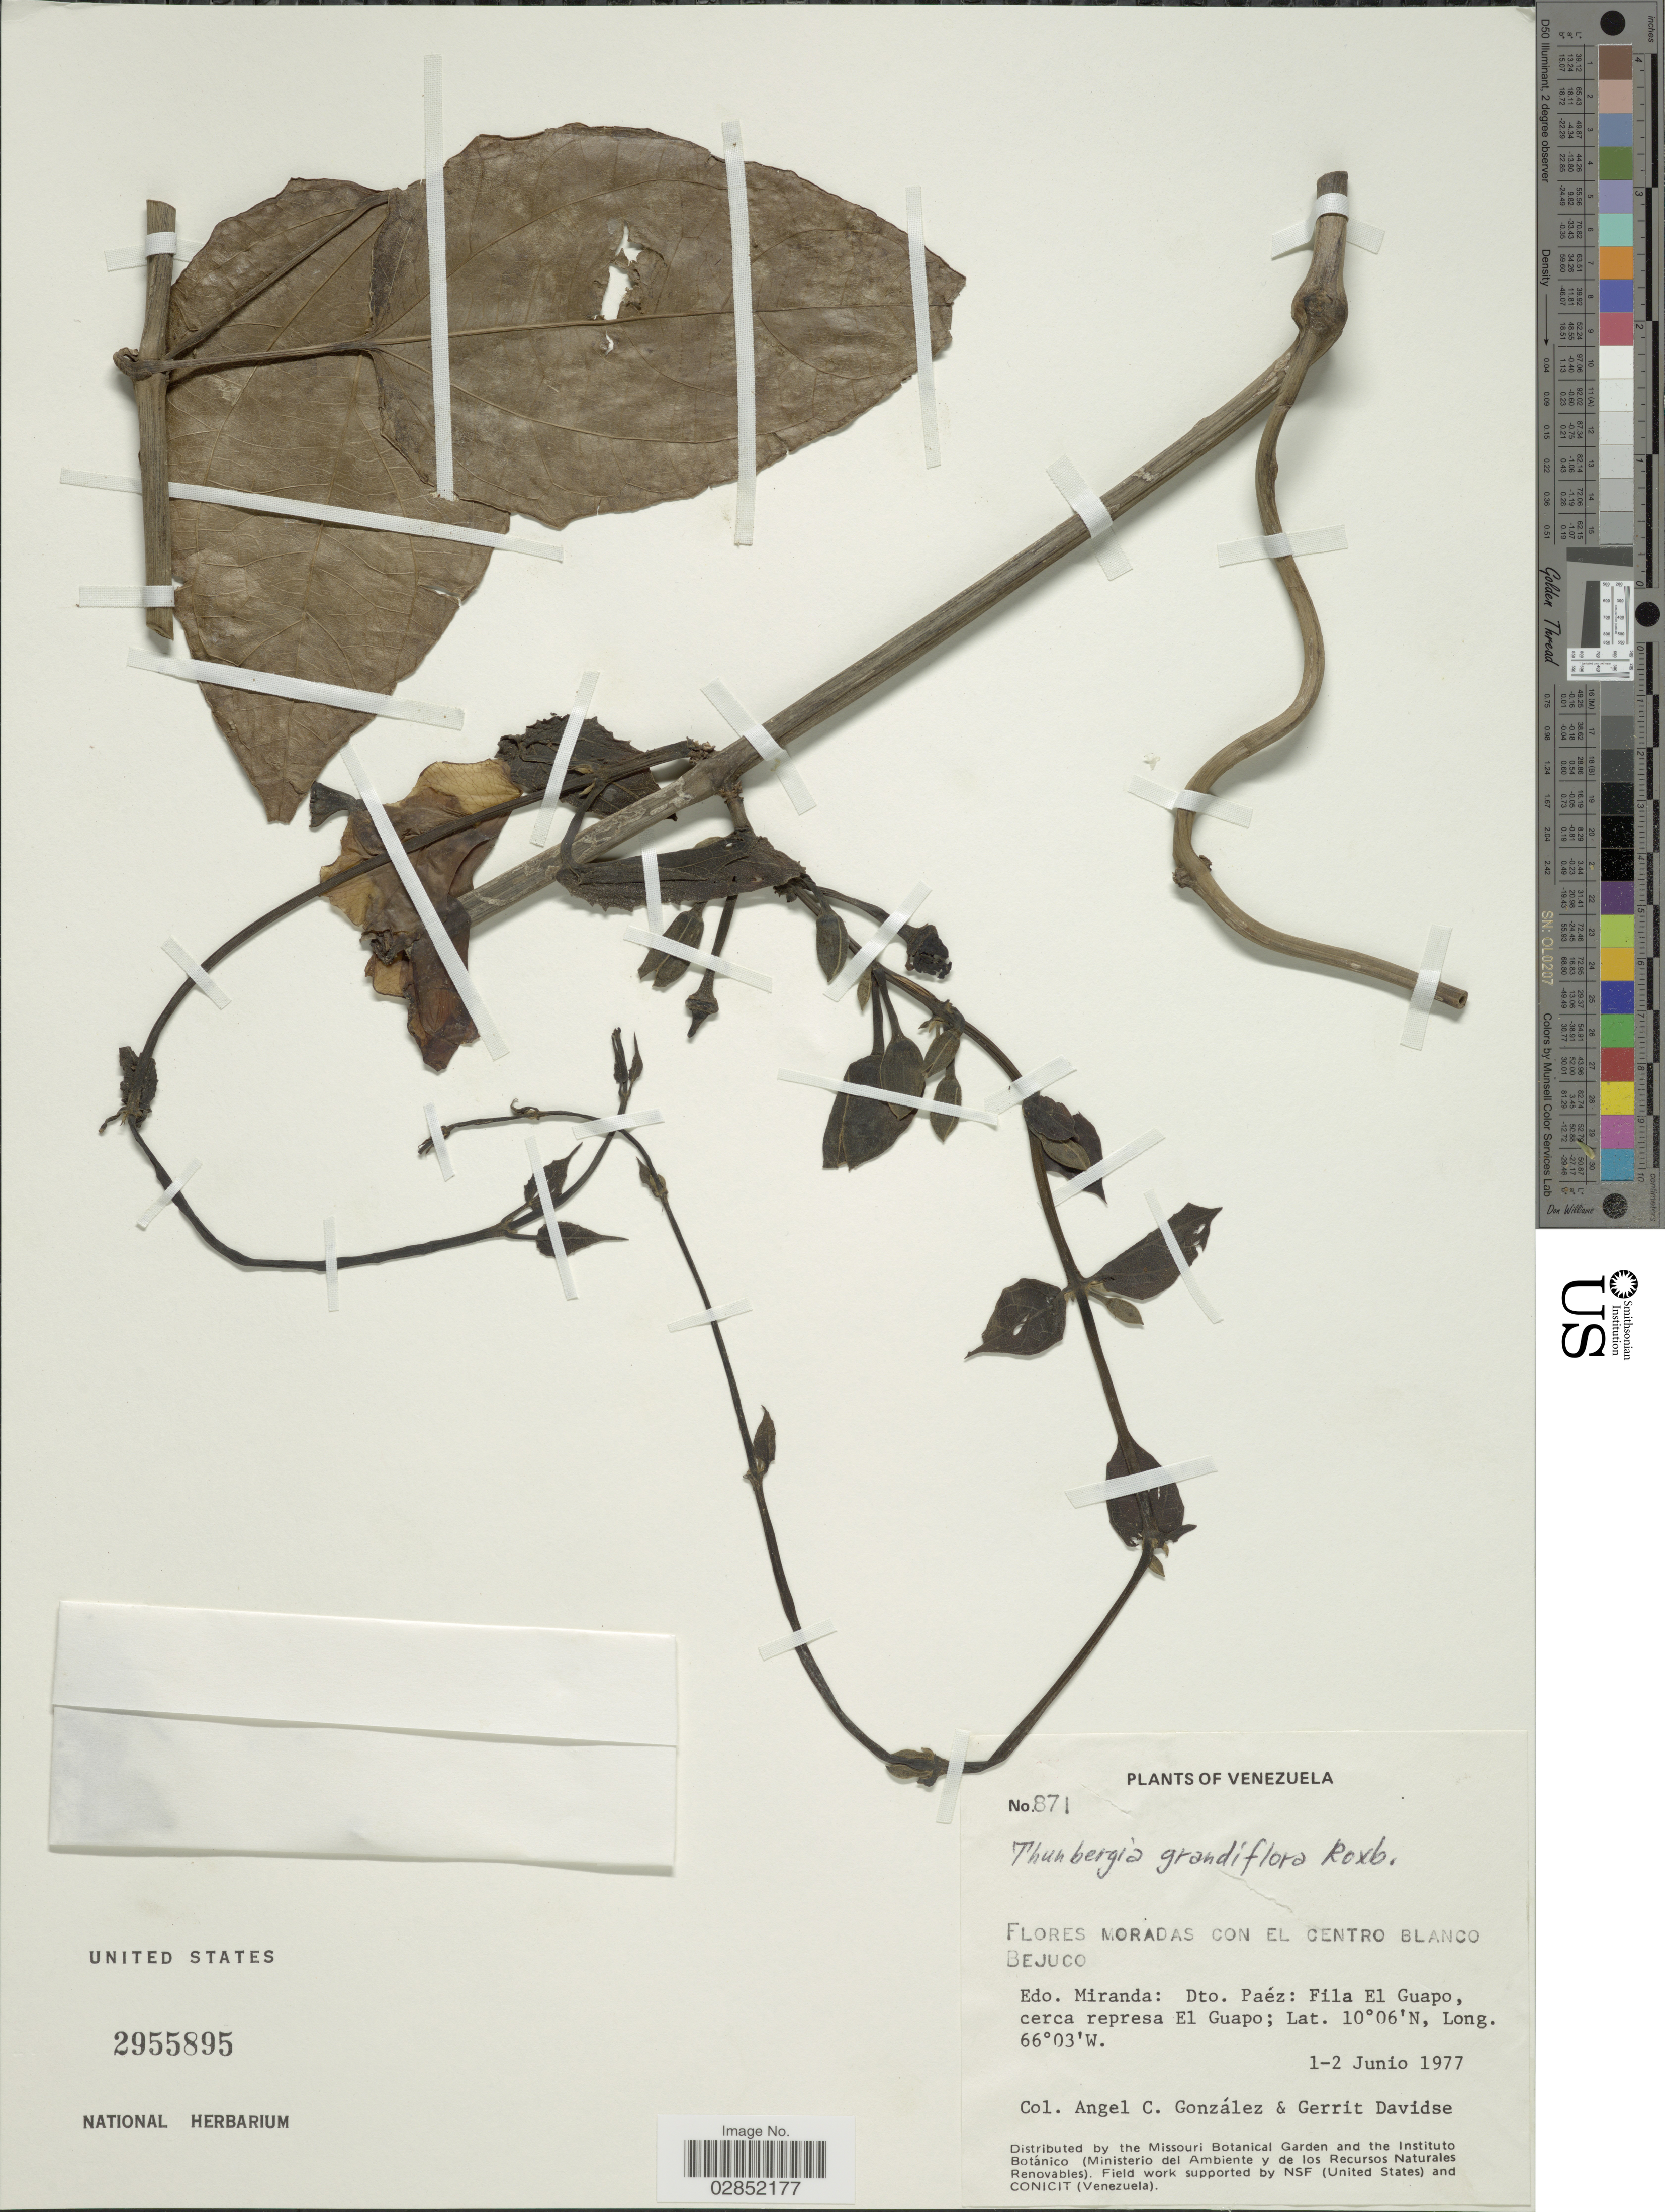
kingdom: Plantae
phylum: Tracheophyta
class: Magnoliopsida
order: Lamiales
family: Acanthaceae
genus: Thunbergia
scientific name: Thunbergia grandiflora 'Alba'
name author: (Roxb. ex Rottler) Roxb.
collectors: A. C. González & G. Davidse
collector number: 871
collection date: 1977-06-01/1977-06-02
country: Venezuela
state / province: Miranda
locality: Dto. Paéz: Fila El Guapo, cerca represa El Guapo.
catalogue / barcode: US 2955895